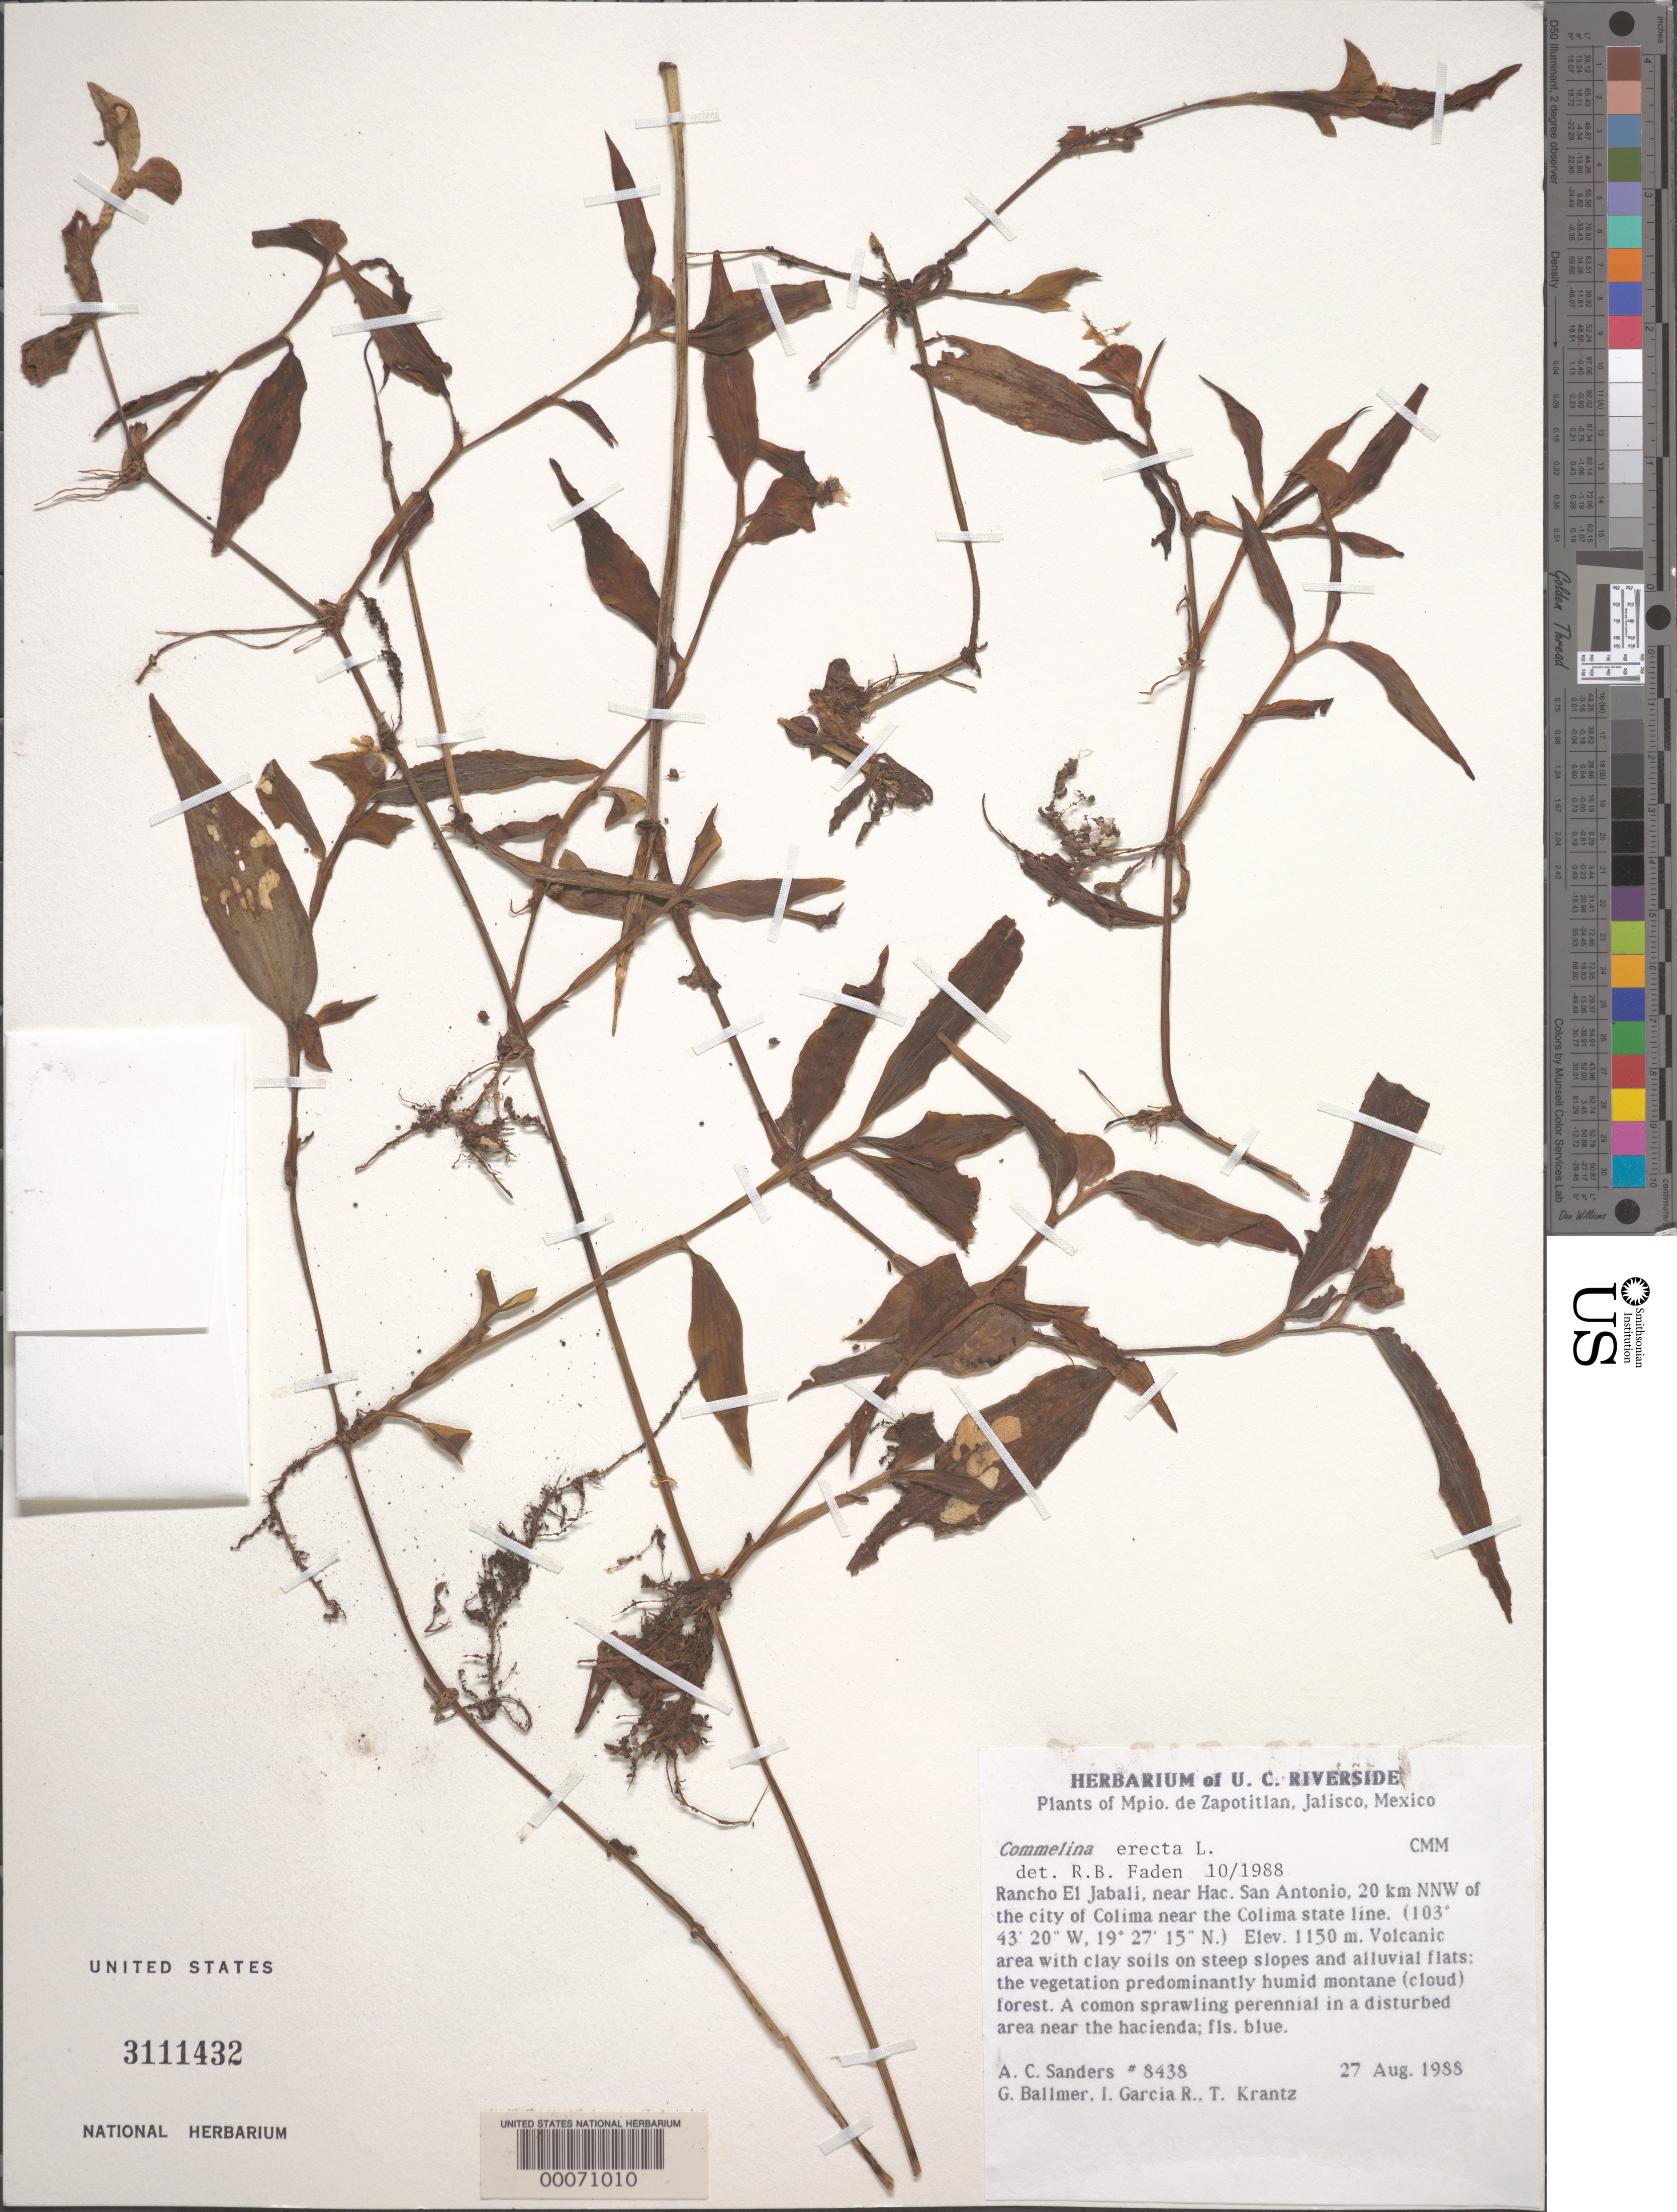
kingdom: Plantae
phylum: Tracheophyta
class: Liliopsida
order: Commelinales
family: Commelinaceae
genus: Commelina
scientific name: Commelina erecta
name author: L.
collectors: A. Sanders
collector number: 8438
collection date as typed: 27 Aug 1988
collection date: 1988-08-27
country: Mexico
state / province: Jalisco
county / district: Zapotitlán de Vadillo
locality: Zapotitlan Mun., Rancho El Jabali, near Hac. San Antonio 20 km NNW of city of Colima near Colima state line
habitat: Volcanic area with clay soils on steep slopes and alluvial flats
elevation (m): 1150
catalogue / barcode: US 3111432